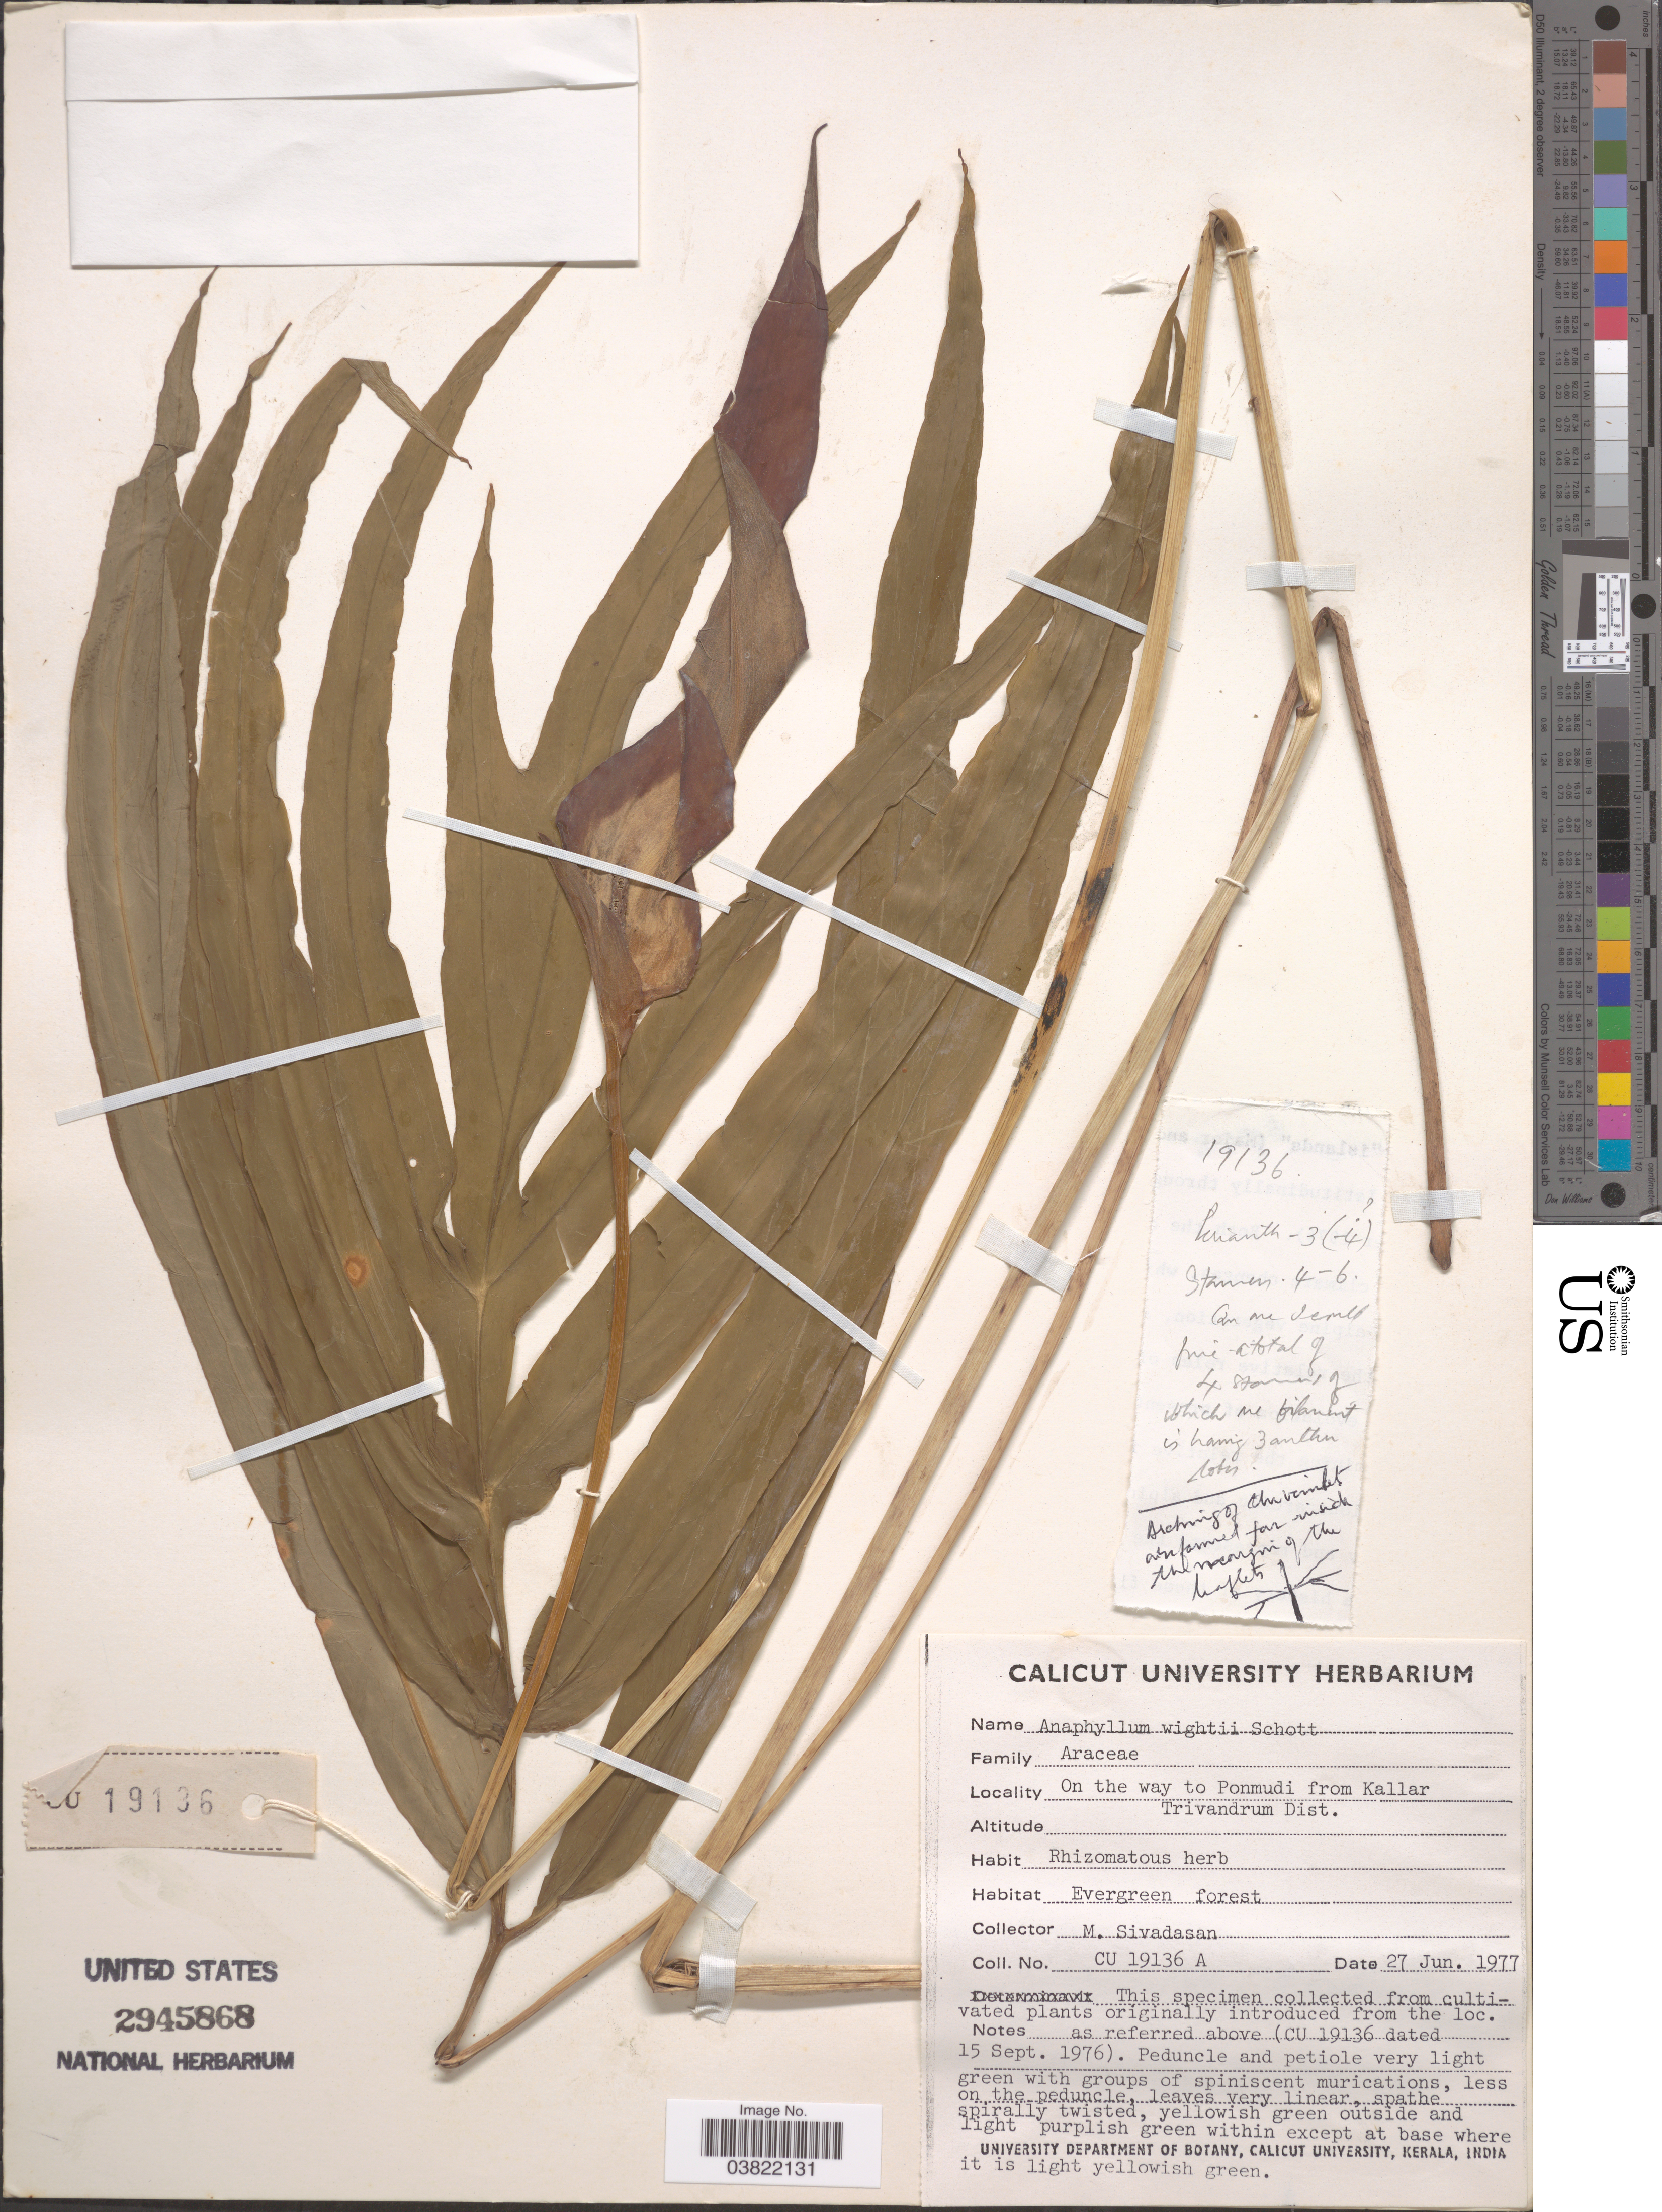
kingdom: Plantae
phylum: Tracheophyta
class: Liliopsida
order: Alismatales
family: Araceae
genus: Anaphyllum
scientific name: Anaphyllum wightii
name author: Schott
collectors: M. Sivadasan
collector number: CU 19136 A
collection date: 1977-06-27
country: India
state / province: Kerala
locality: On the way to Ponmudi from Kallar. Trivandrum Dist.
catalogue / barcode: US 2945868